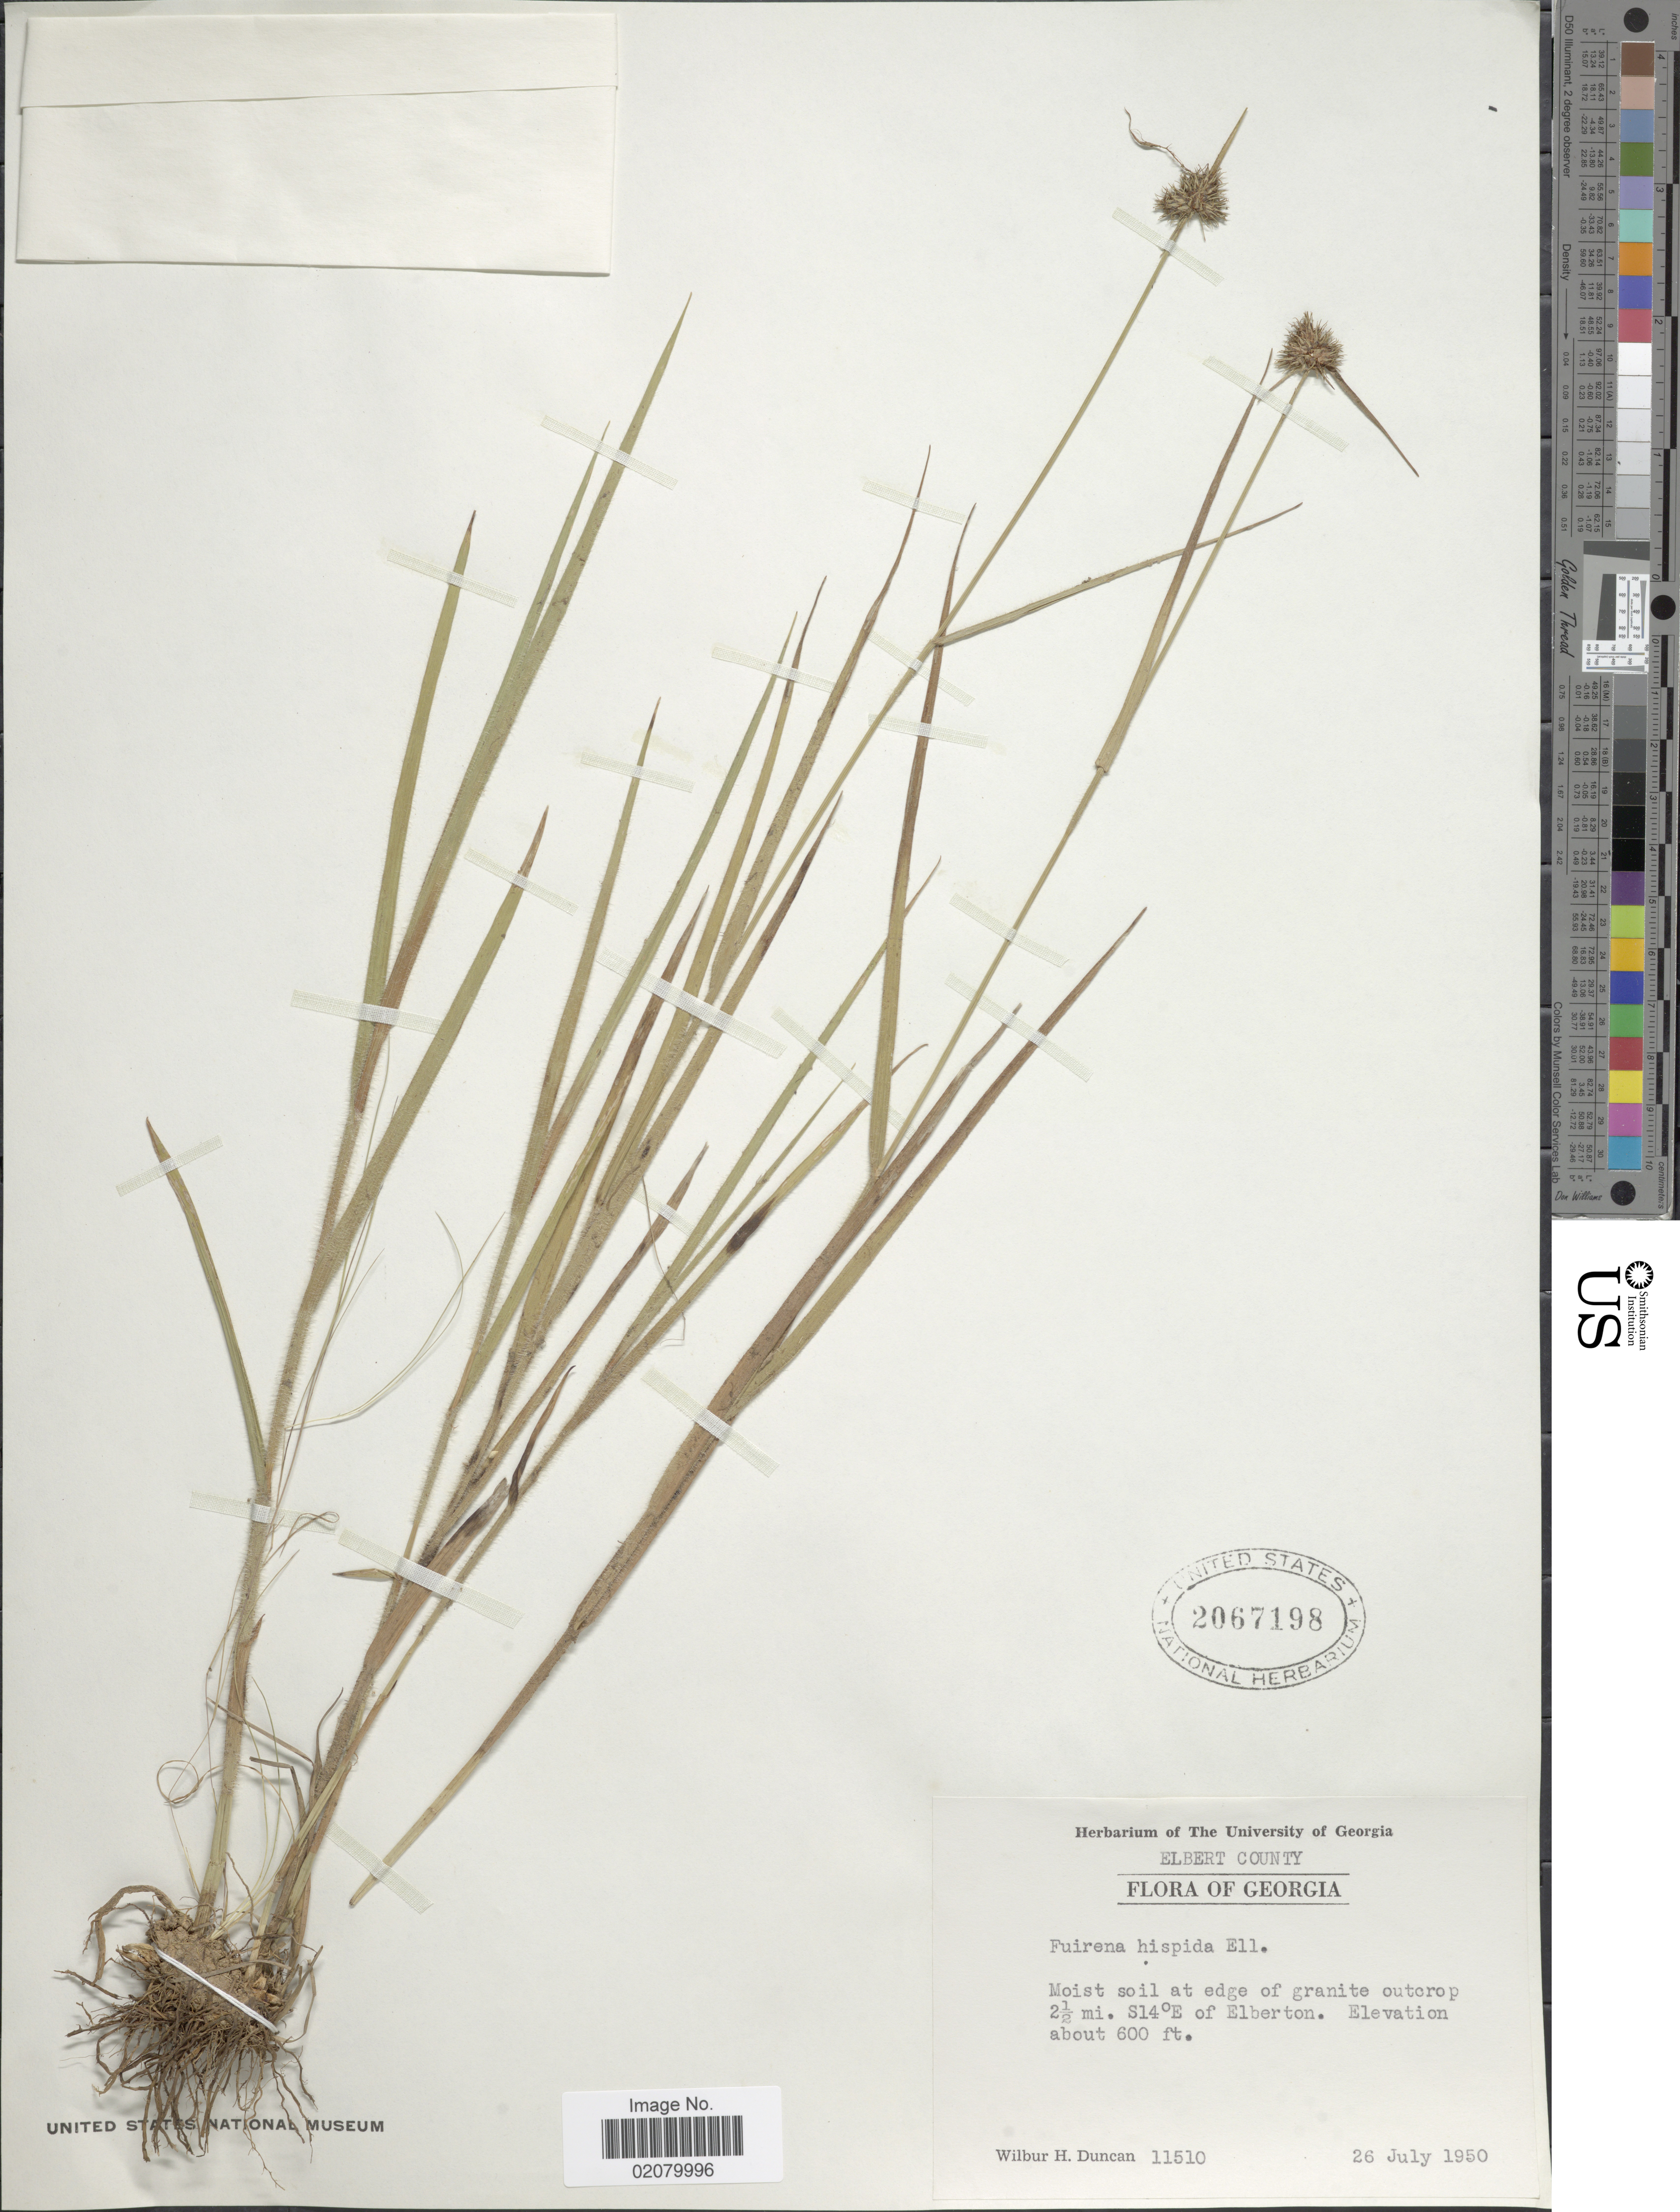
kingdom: Plantae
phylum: Tracheophyta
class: Liliopsida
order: Poales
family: Cyperaceae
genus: Fuirena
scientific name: Fuirena squarrosa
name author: Michx.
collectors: W. H. Duncan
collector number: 11510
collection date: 1950-07-26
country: United States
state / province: Georgia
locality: Elbert County. Moist soil at edge of granite outcrop 2½ mi. E of Elberton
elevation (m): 183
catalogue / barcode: US 2067198